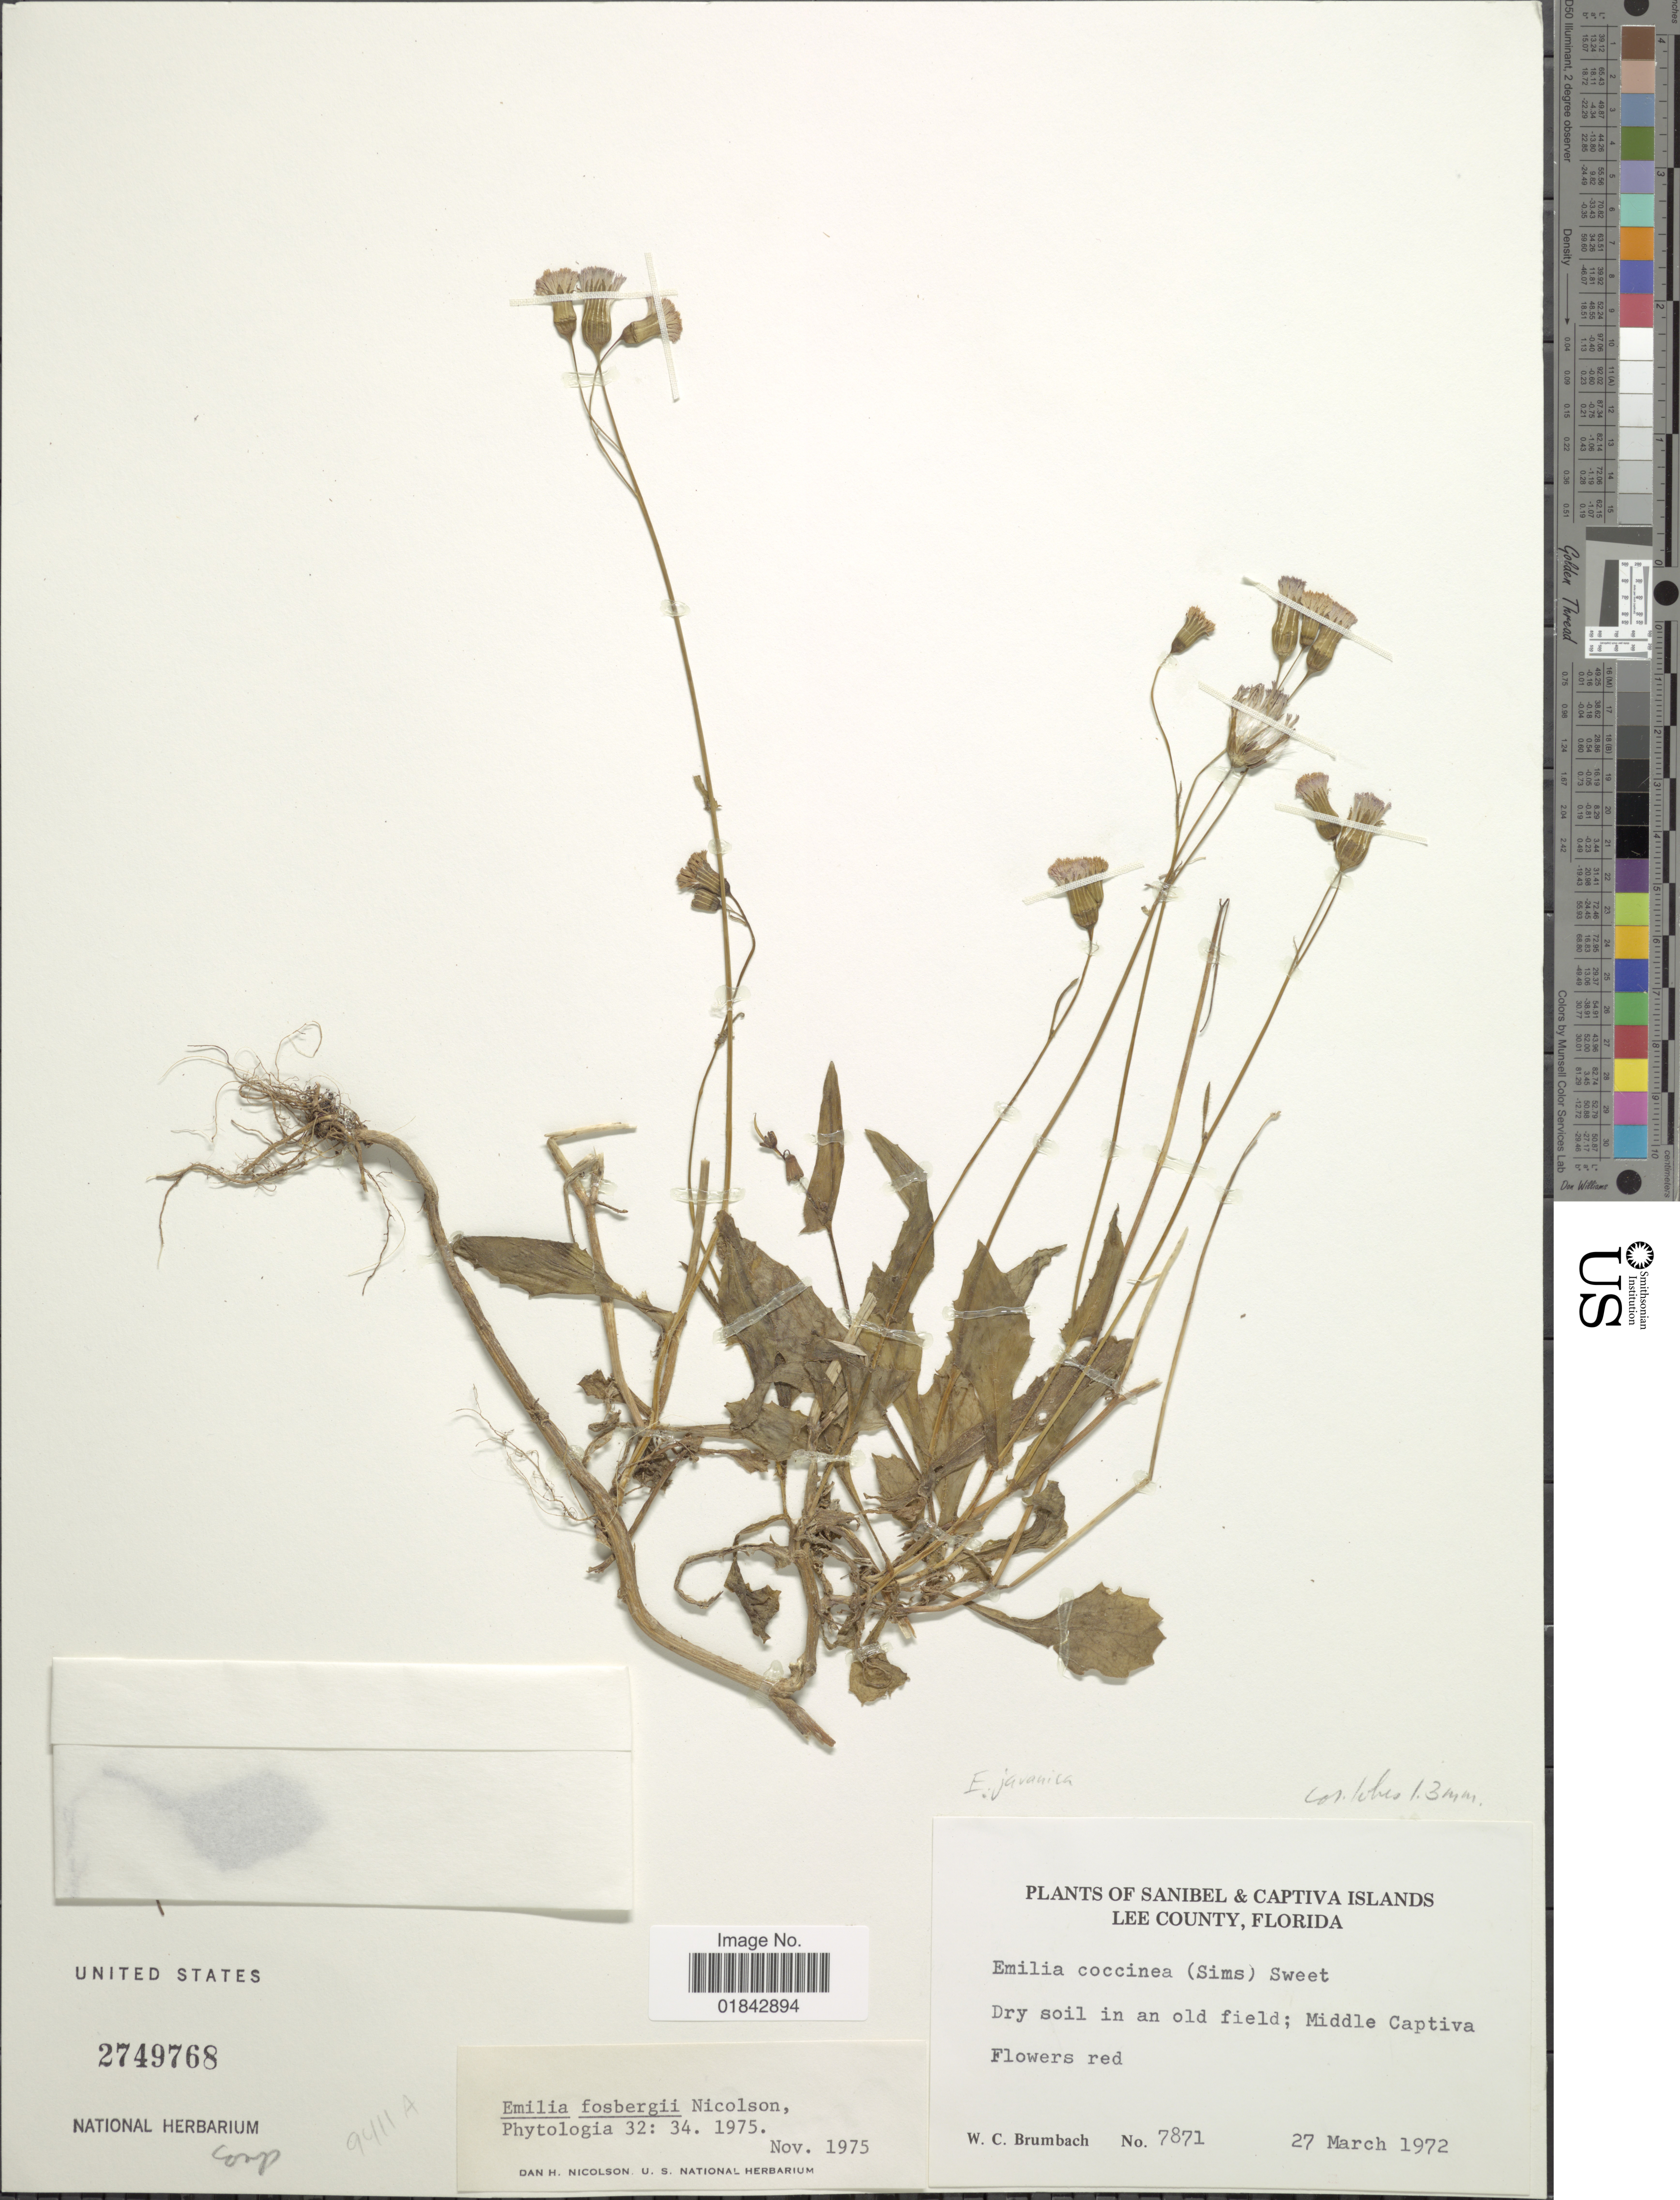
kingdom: Plantae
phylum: Tracheophyta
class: Magnoliopsida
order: Asterales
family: Asteraceae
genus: Emilia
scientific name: Emilia fosbergii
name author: Nicolson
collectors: W. C. Brumbach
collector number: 7871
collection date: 1972-03-27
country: United States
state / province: Florida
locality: Sanibel & Captiva Islands, Lee County, dry soil in an old field; Middle Captiva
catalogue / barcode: US 2449768